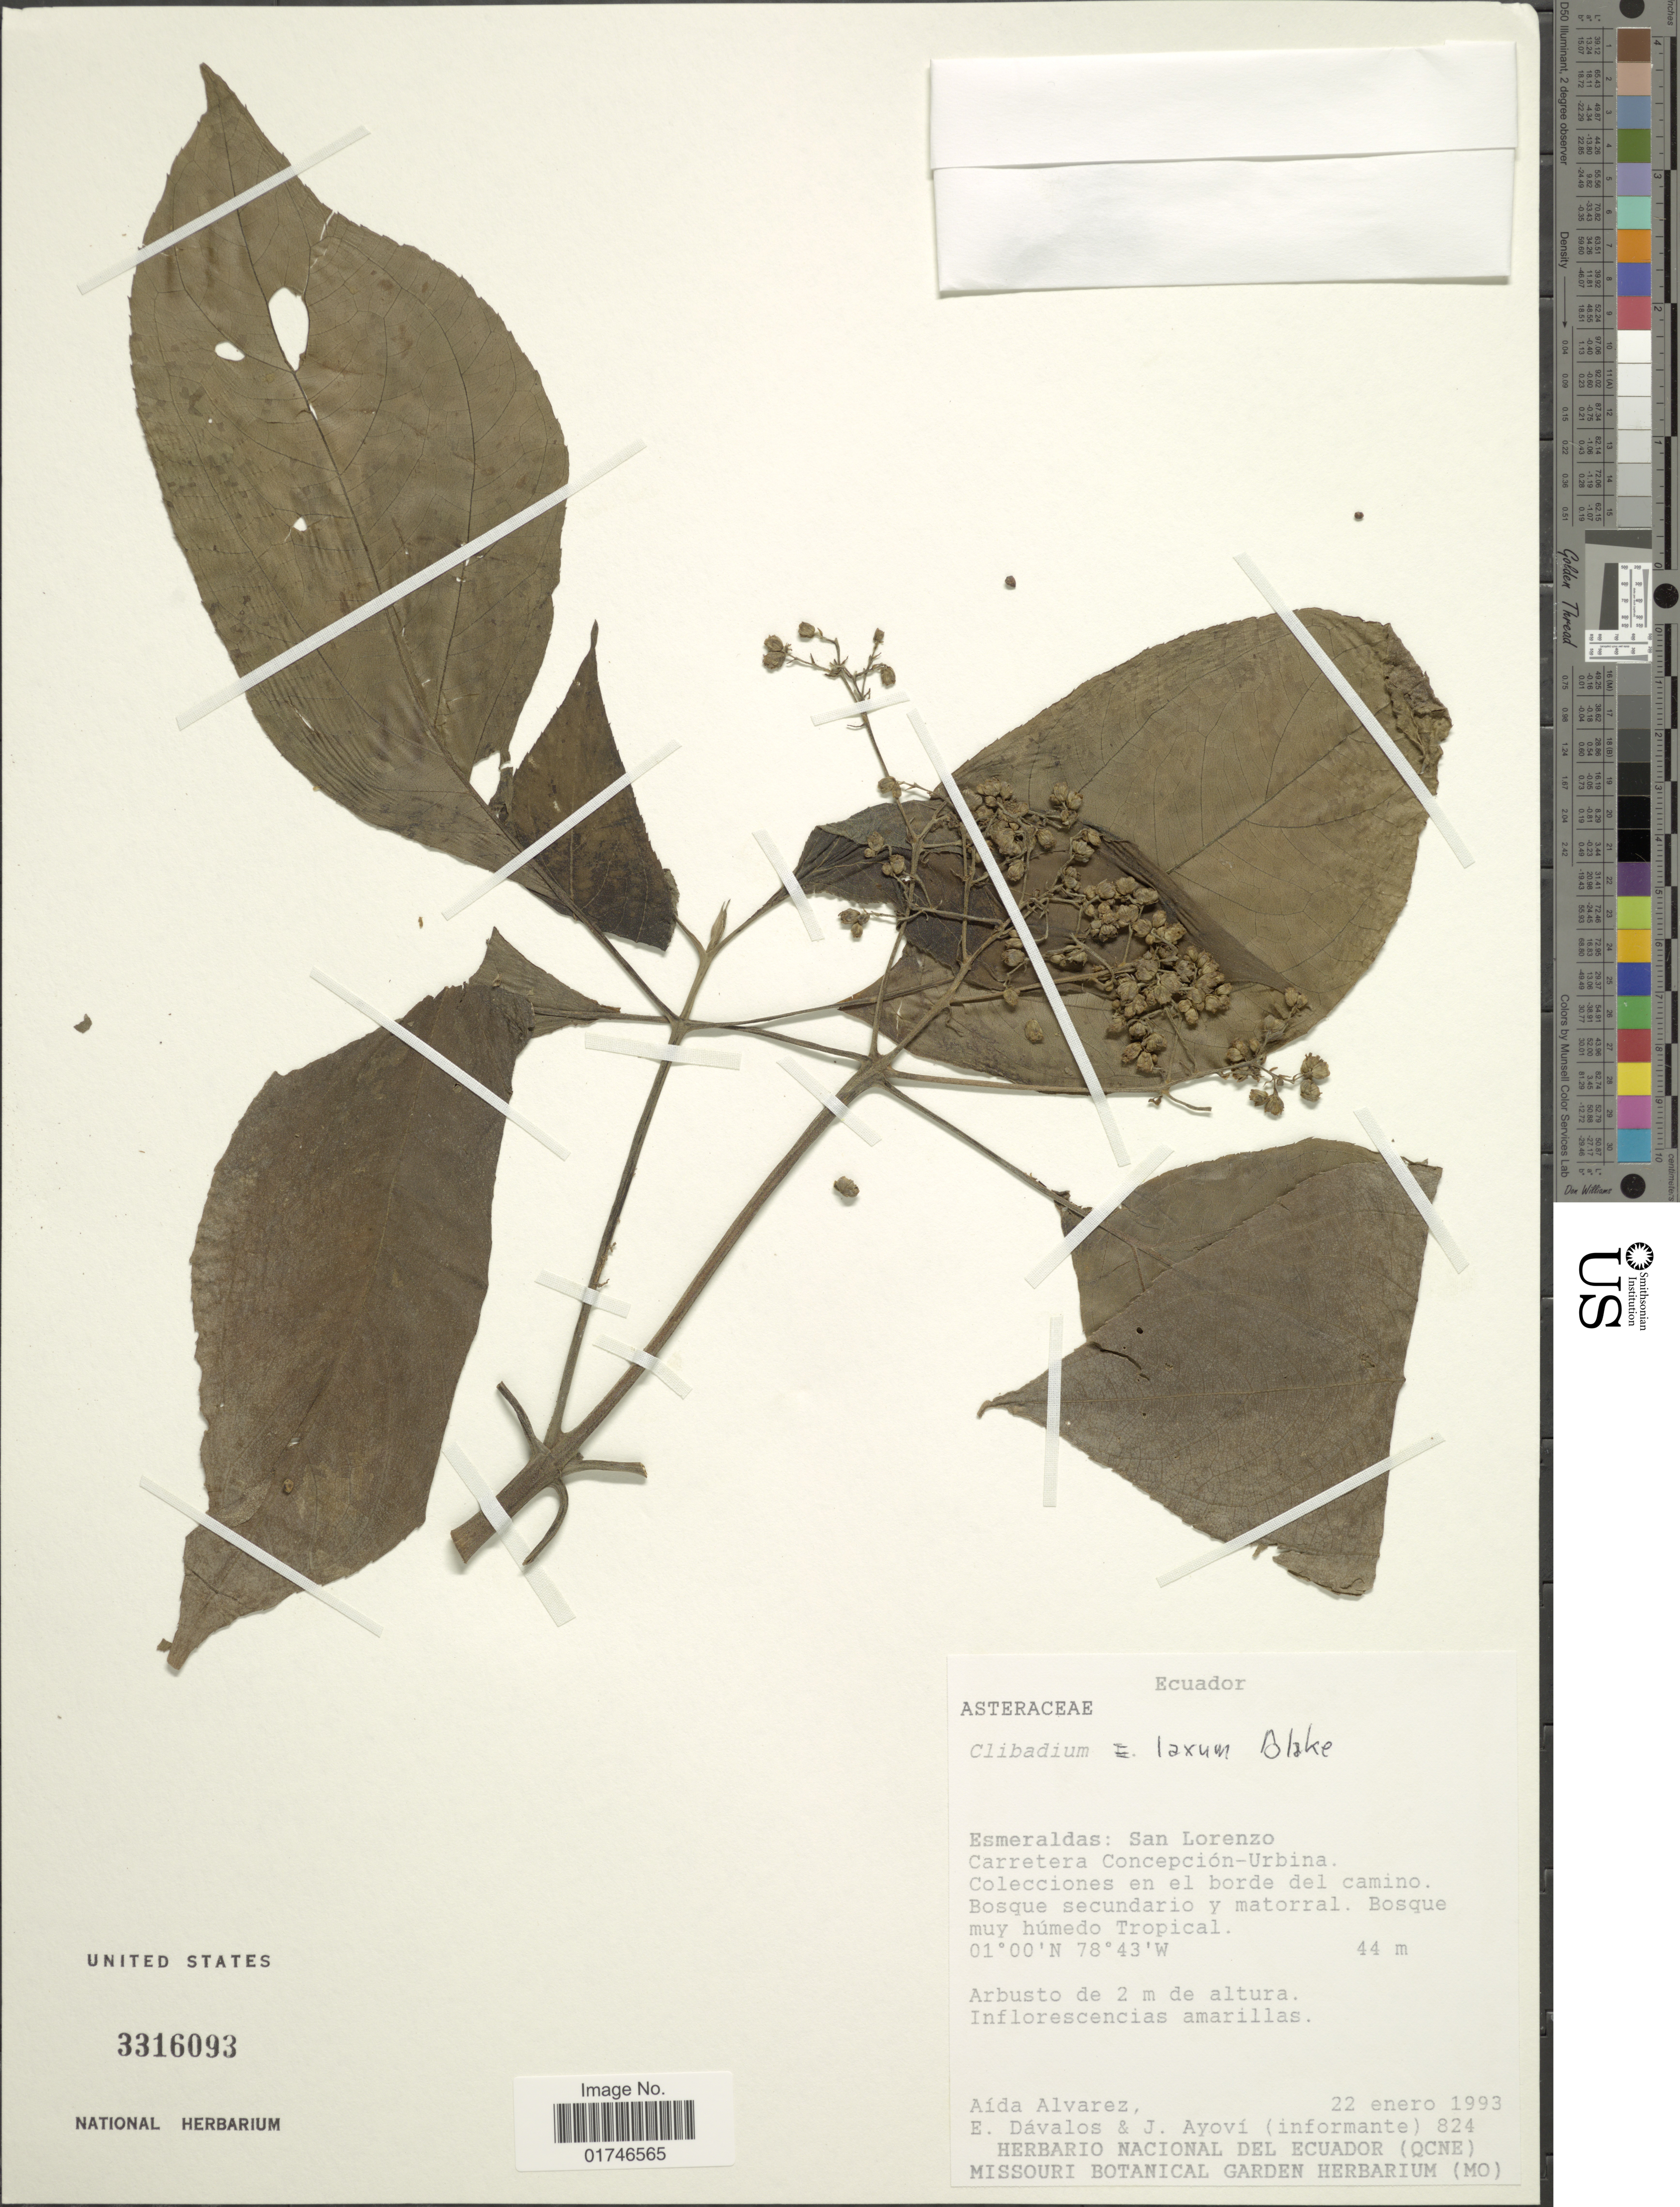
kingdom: Plantae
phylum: Tracheophyta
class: Magnoliopsida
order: Asterales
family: Asteraceae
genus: Clibadium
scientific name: Clibadium laxum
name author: S.F. Blake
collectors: A. Alvarez, E. Dávalos & J. Ayovi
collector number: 824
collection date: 1993-01-22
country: Ecuador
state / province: Esmeraldas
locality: Esmeraldas: San Lorenzo Carretera Concepcion-Urbina. Colecciones en el borde del camino.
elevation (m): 44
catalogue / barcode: US 3316093